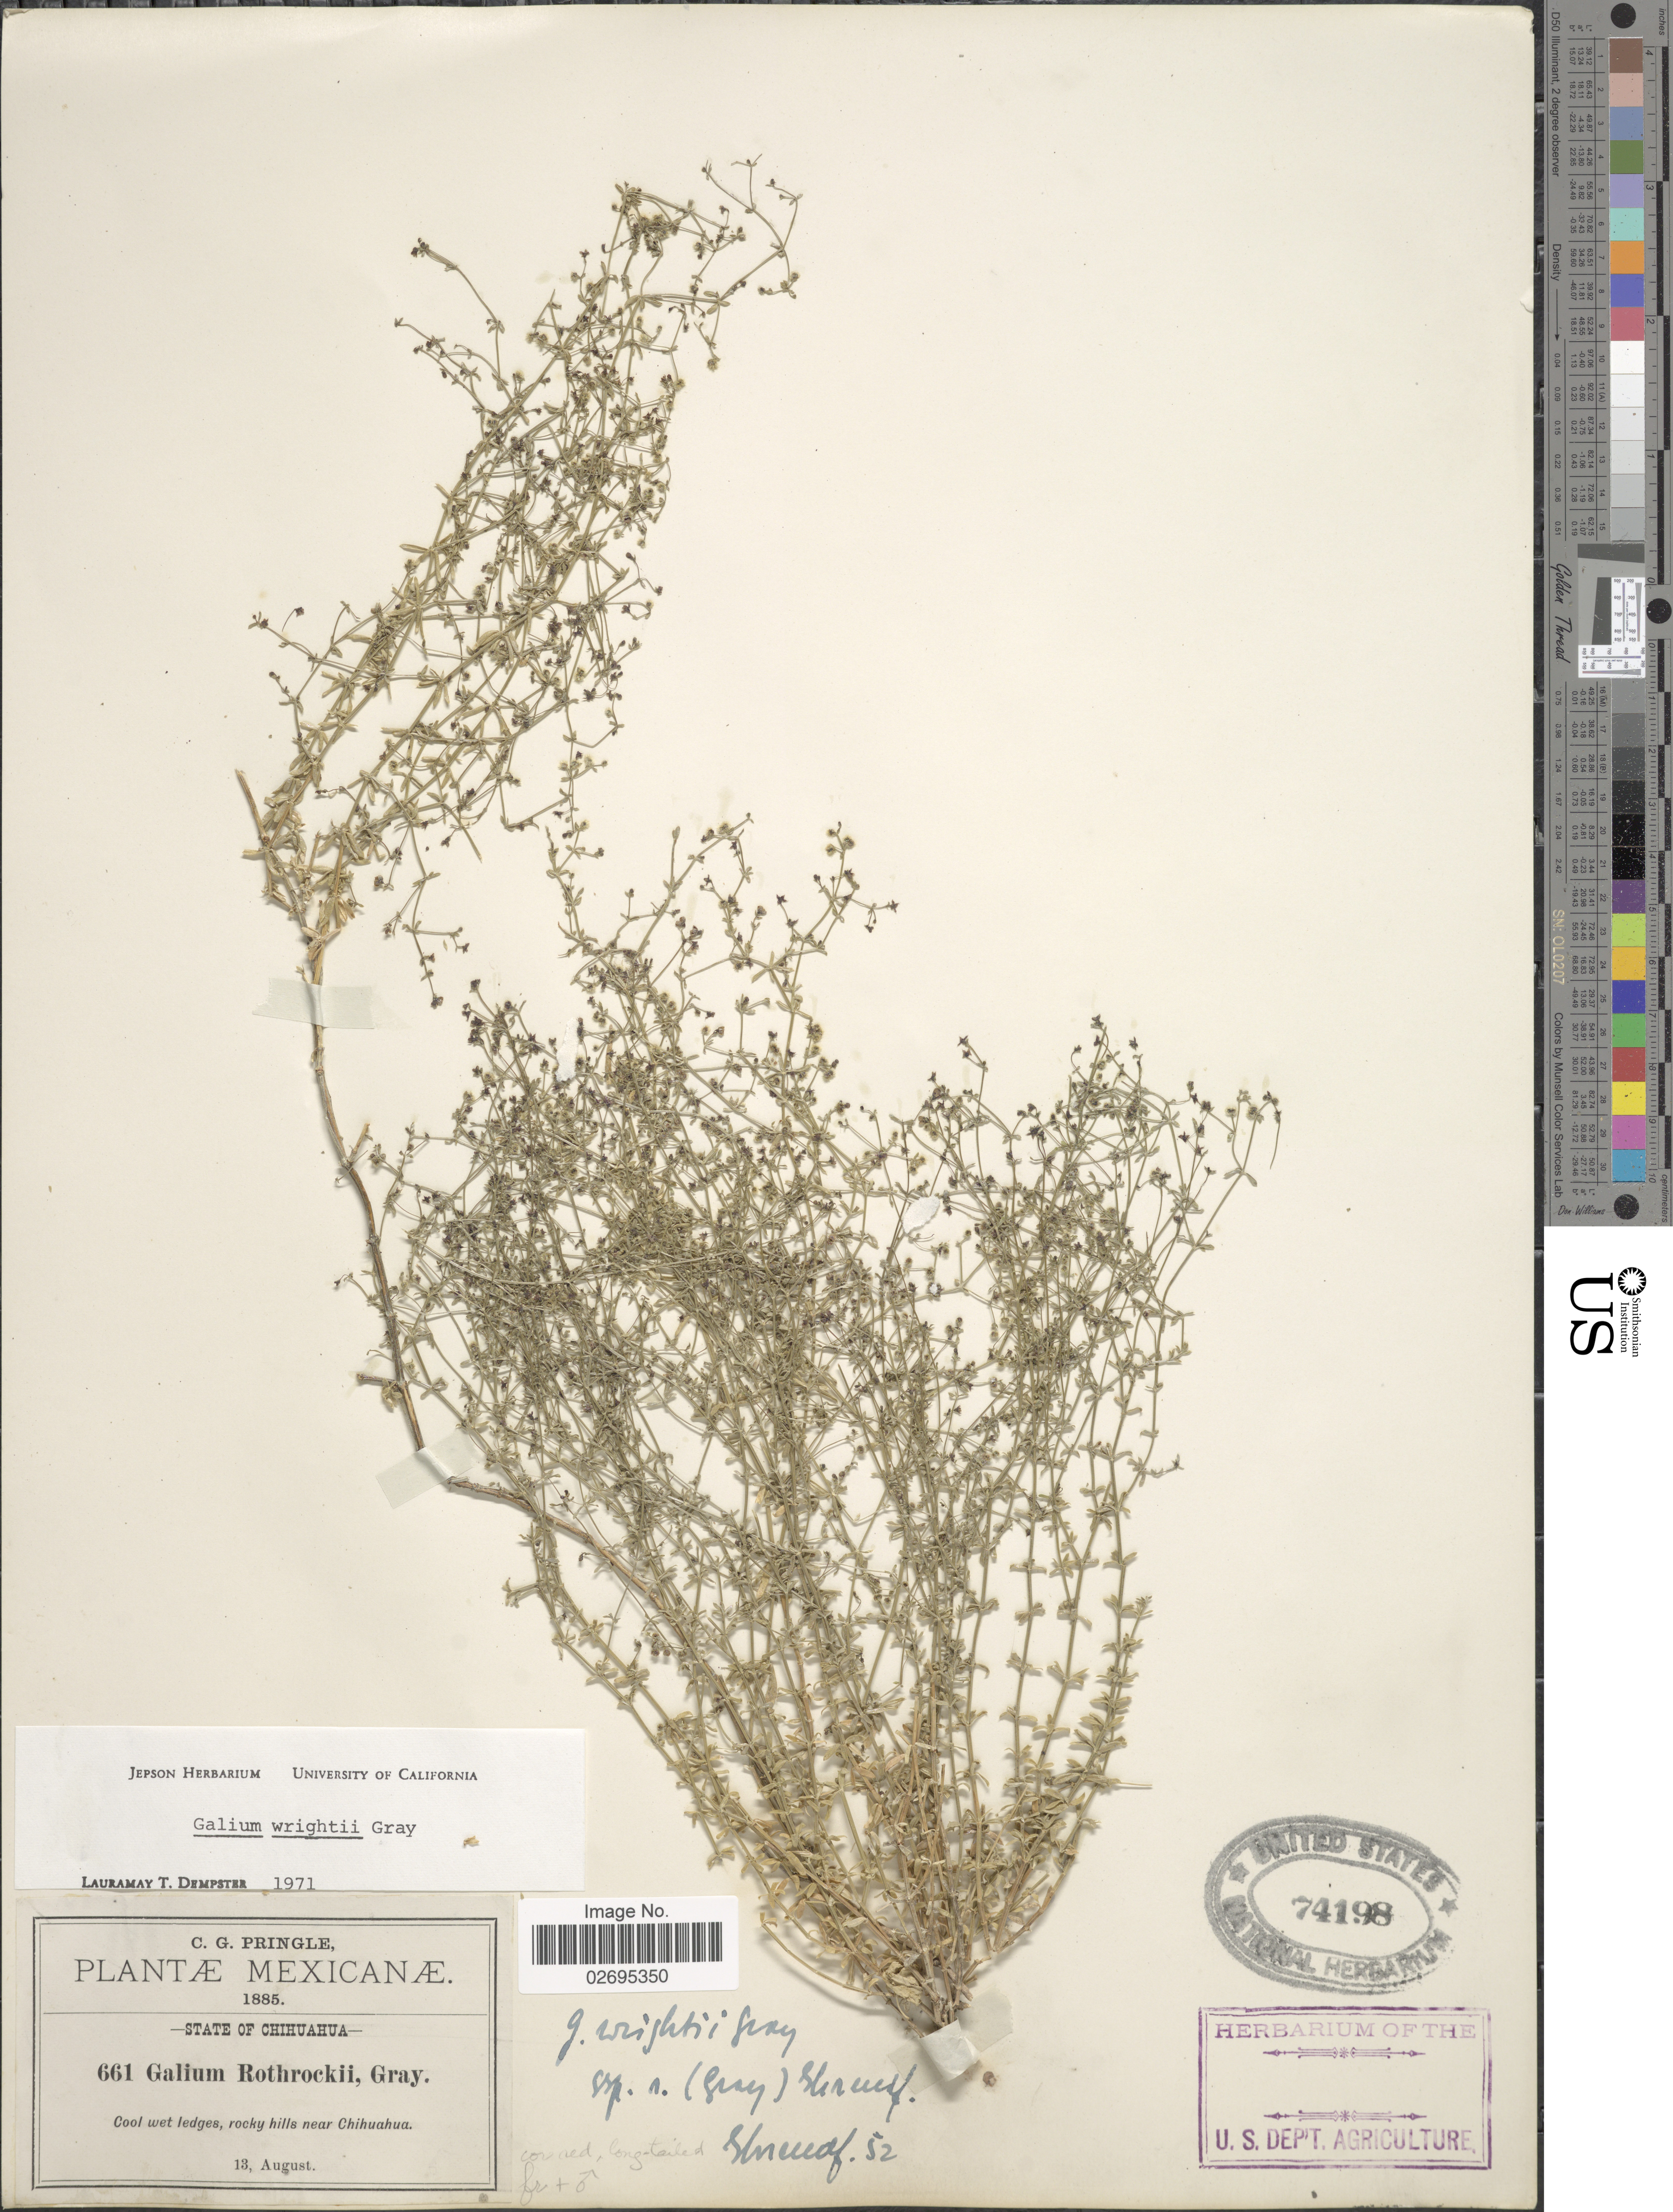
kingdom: Plantae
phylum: Tracheophyta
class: Magnoliopsida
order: Gentianales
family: Rubiaceae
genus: Galium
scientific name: Galium wrightii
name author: A. Gray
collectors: C. G. Pringle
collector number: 661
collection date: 1885-08-13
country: Mexico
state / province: Chihuahua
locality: Cool wet ledges, rocky hills near Chihuahua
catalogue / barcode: US 74198